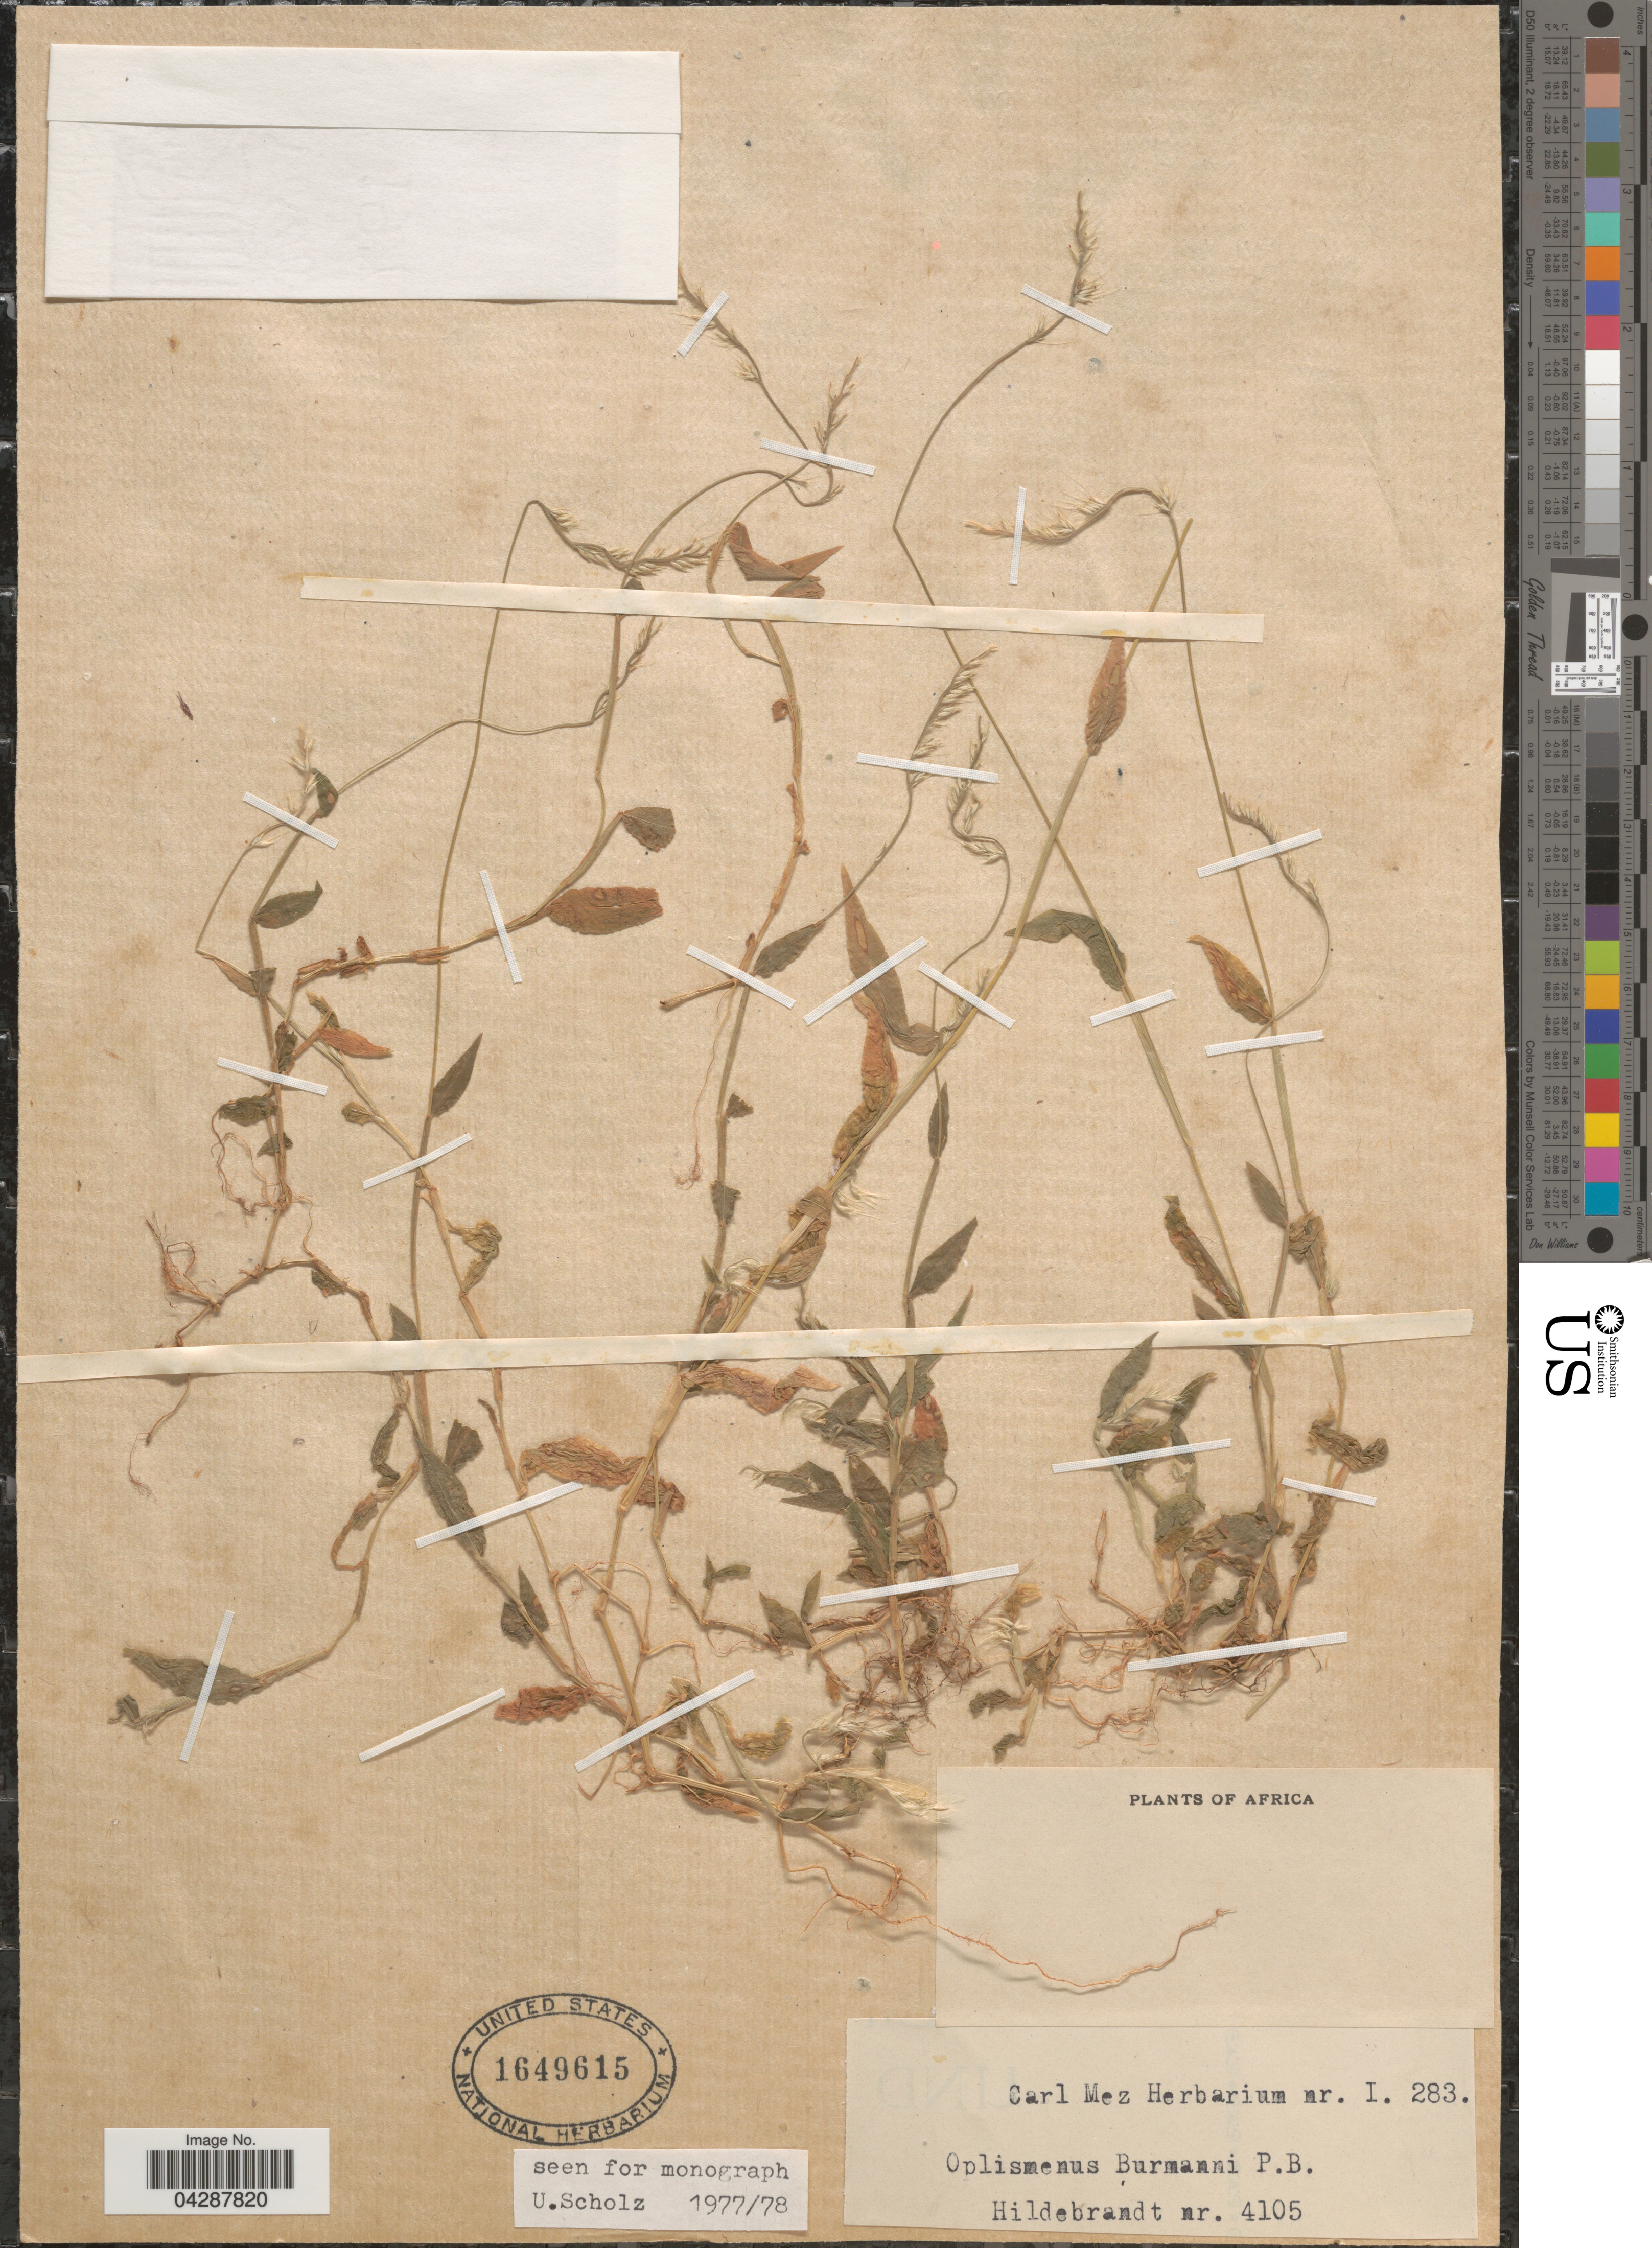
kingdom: Plantae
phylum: Tracheophyta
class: Liliopsida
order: Poales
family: Poaceae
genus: Oplismenus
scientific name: Oplismenus burmannii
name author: (Retz.) P. Beauv.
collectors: Hildebrandt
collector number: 4105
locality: Africa.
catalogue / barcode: US 1649615